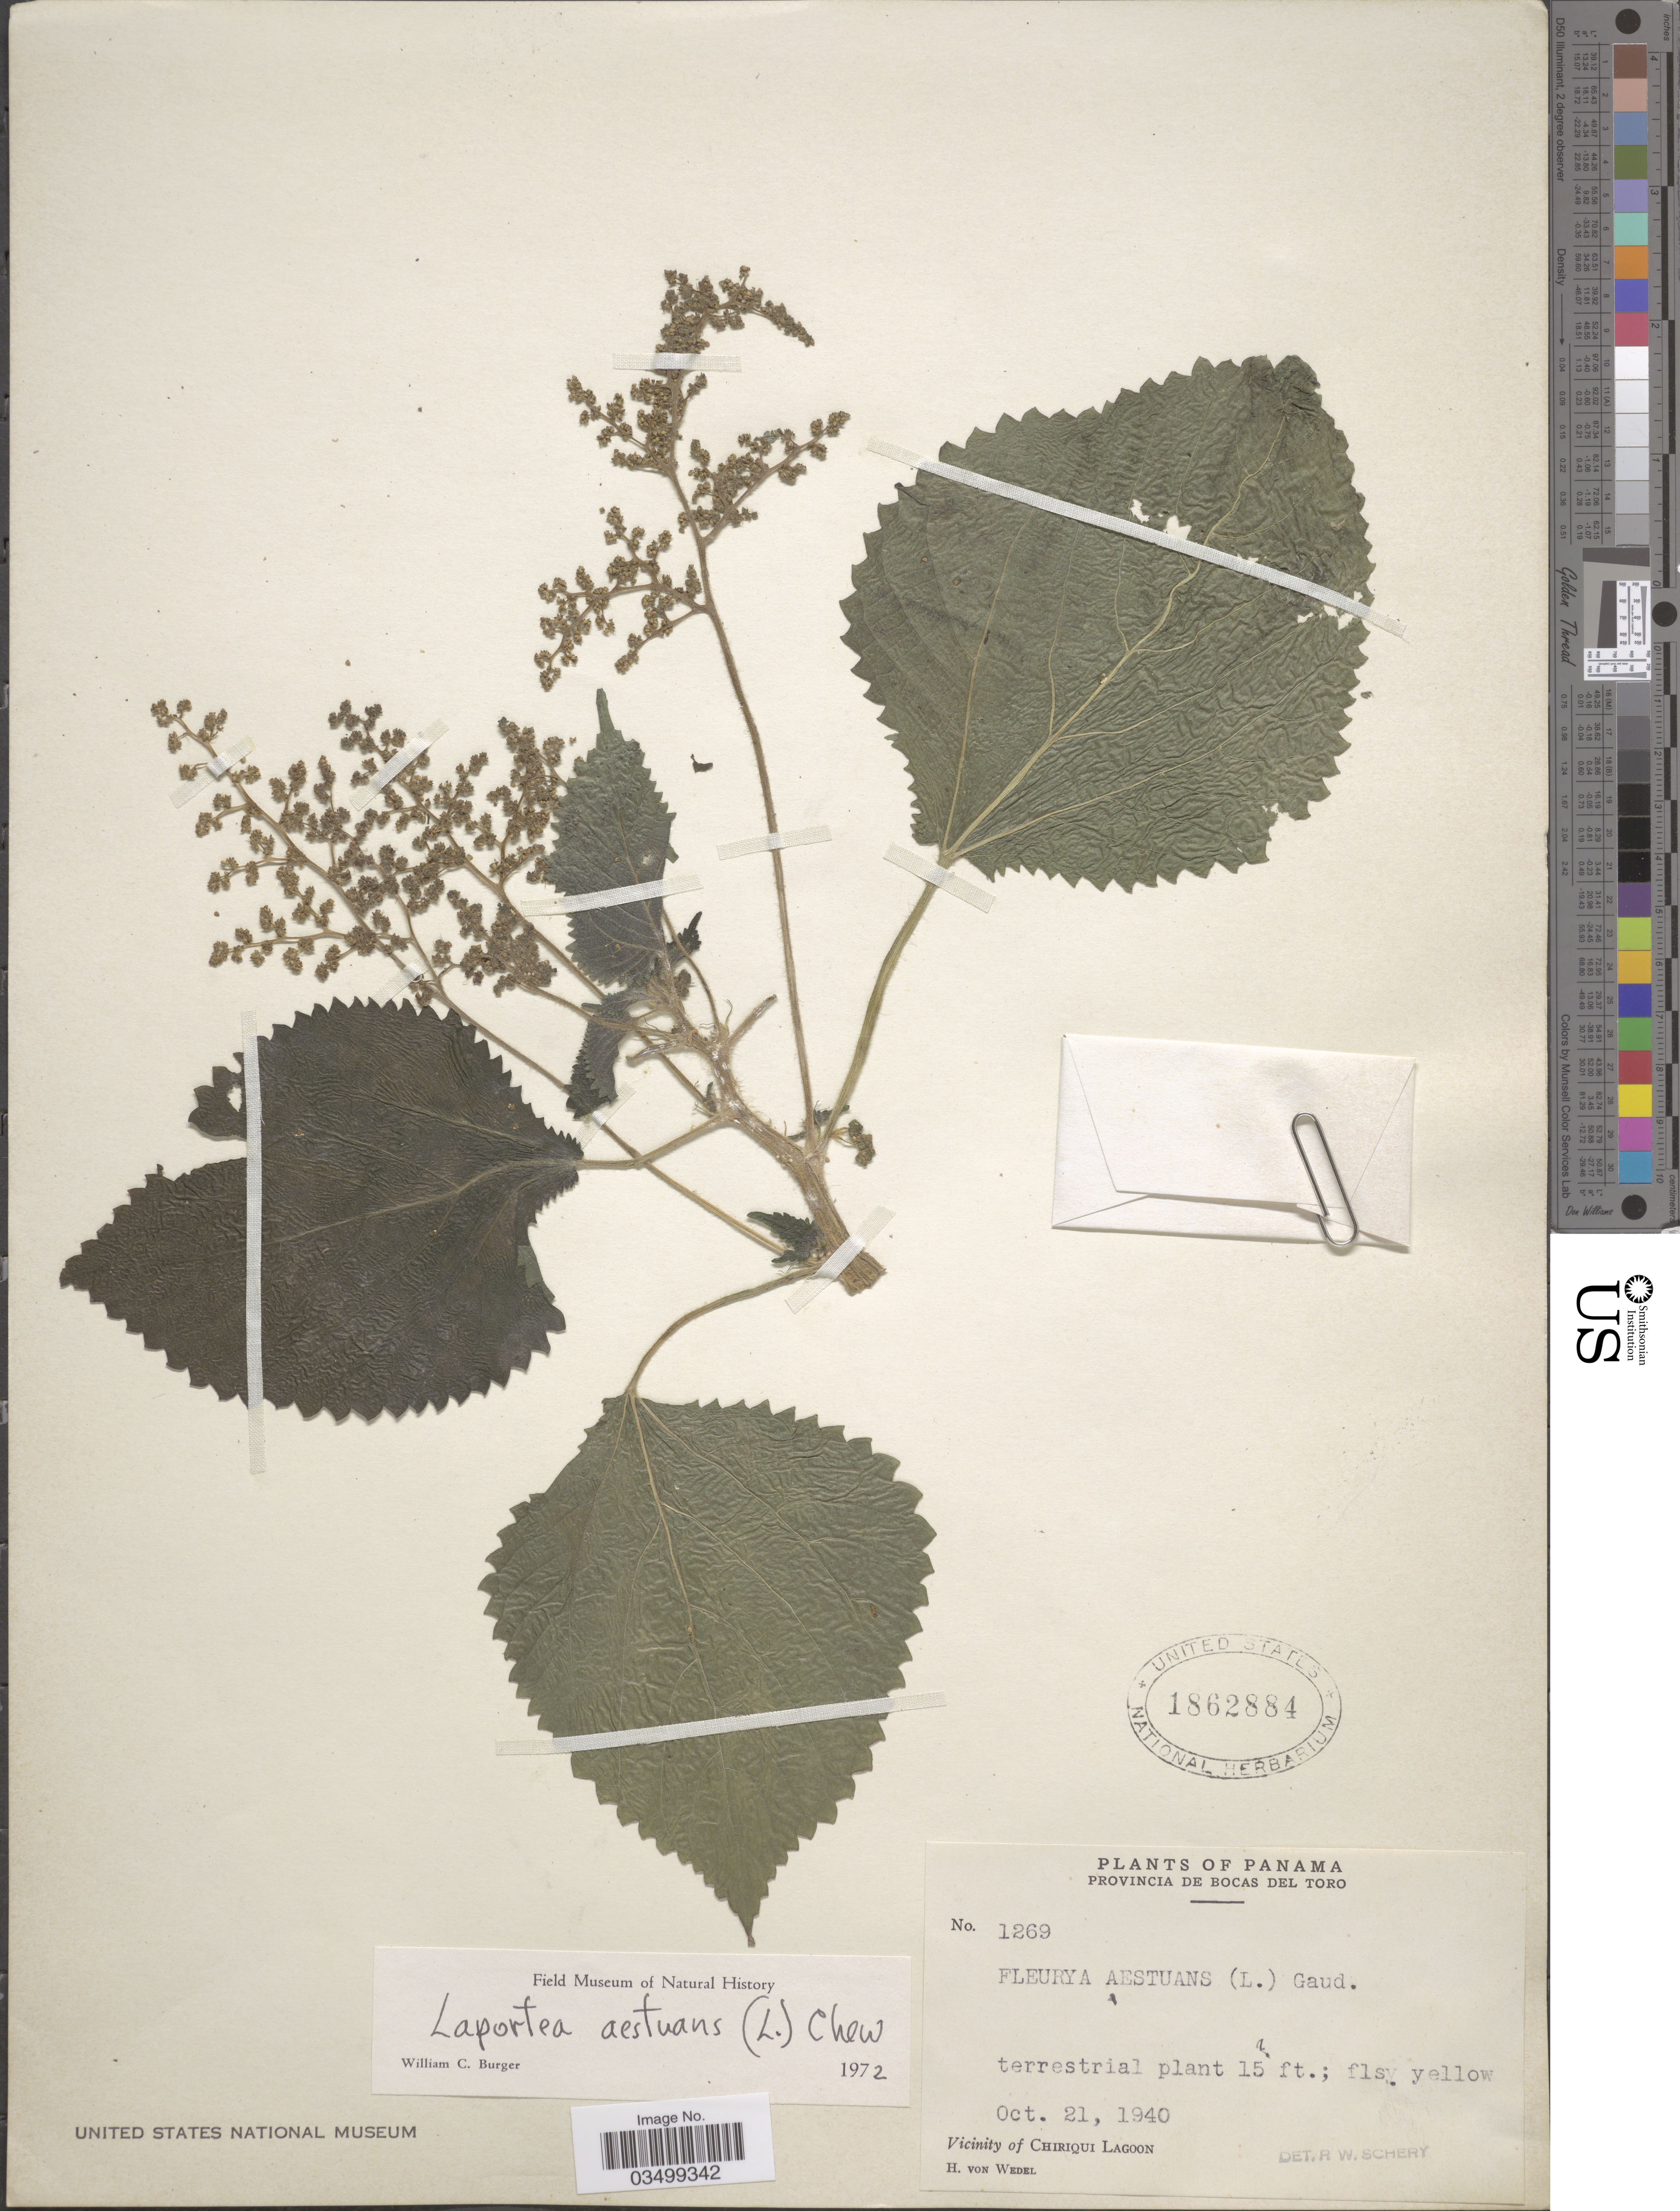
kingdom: Plantae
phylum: Tracheophyta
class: Magnoliopsida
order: Rosales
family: Urticaceae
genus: Laportea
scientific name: Laportea aestuans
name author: (L.) Chew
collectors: H. von Wedel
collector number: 1269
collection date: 1940-10-21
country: Panama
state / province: Bocas del Toro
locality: Vicinity of Chiriqui Lagoon.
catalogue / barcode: US 1862884